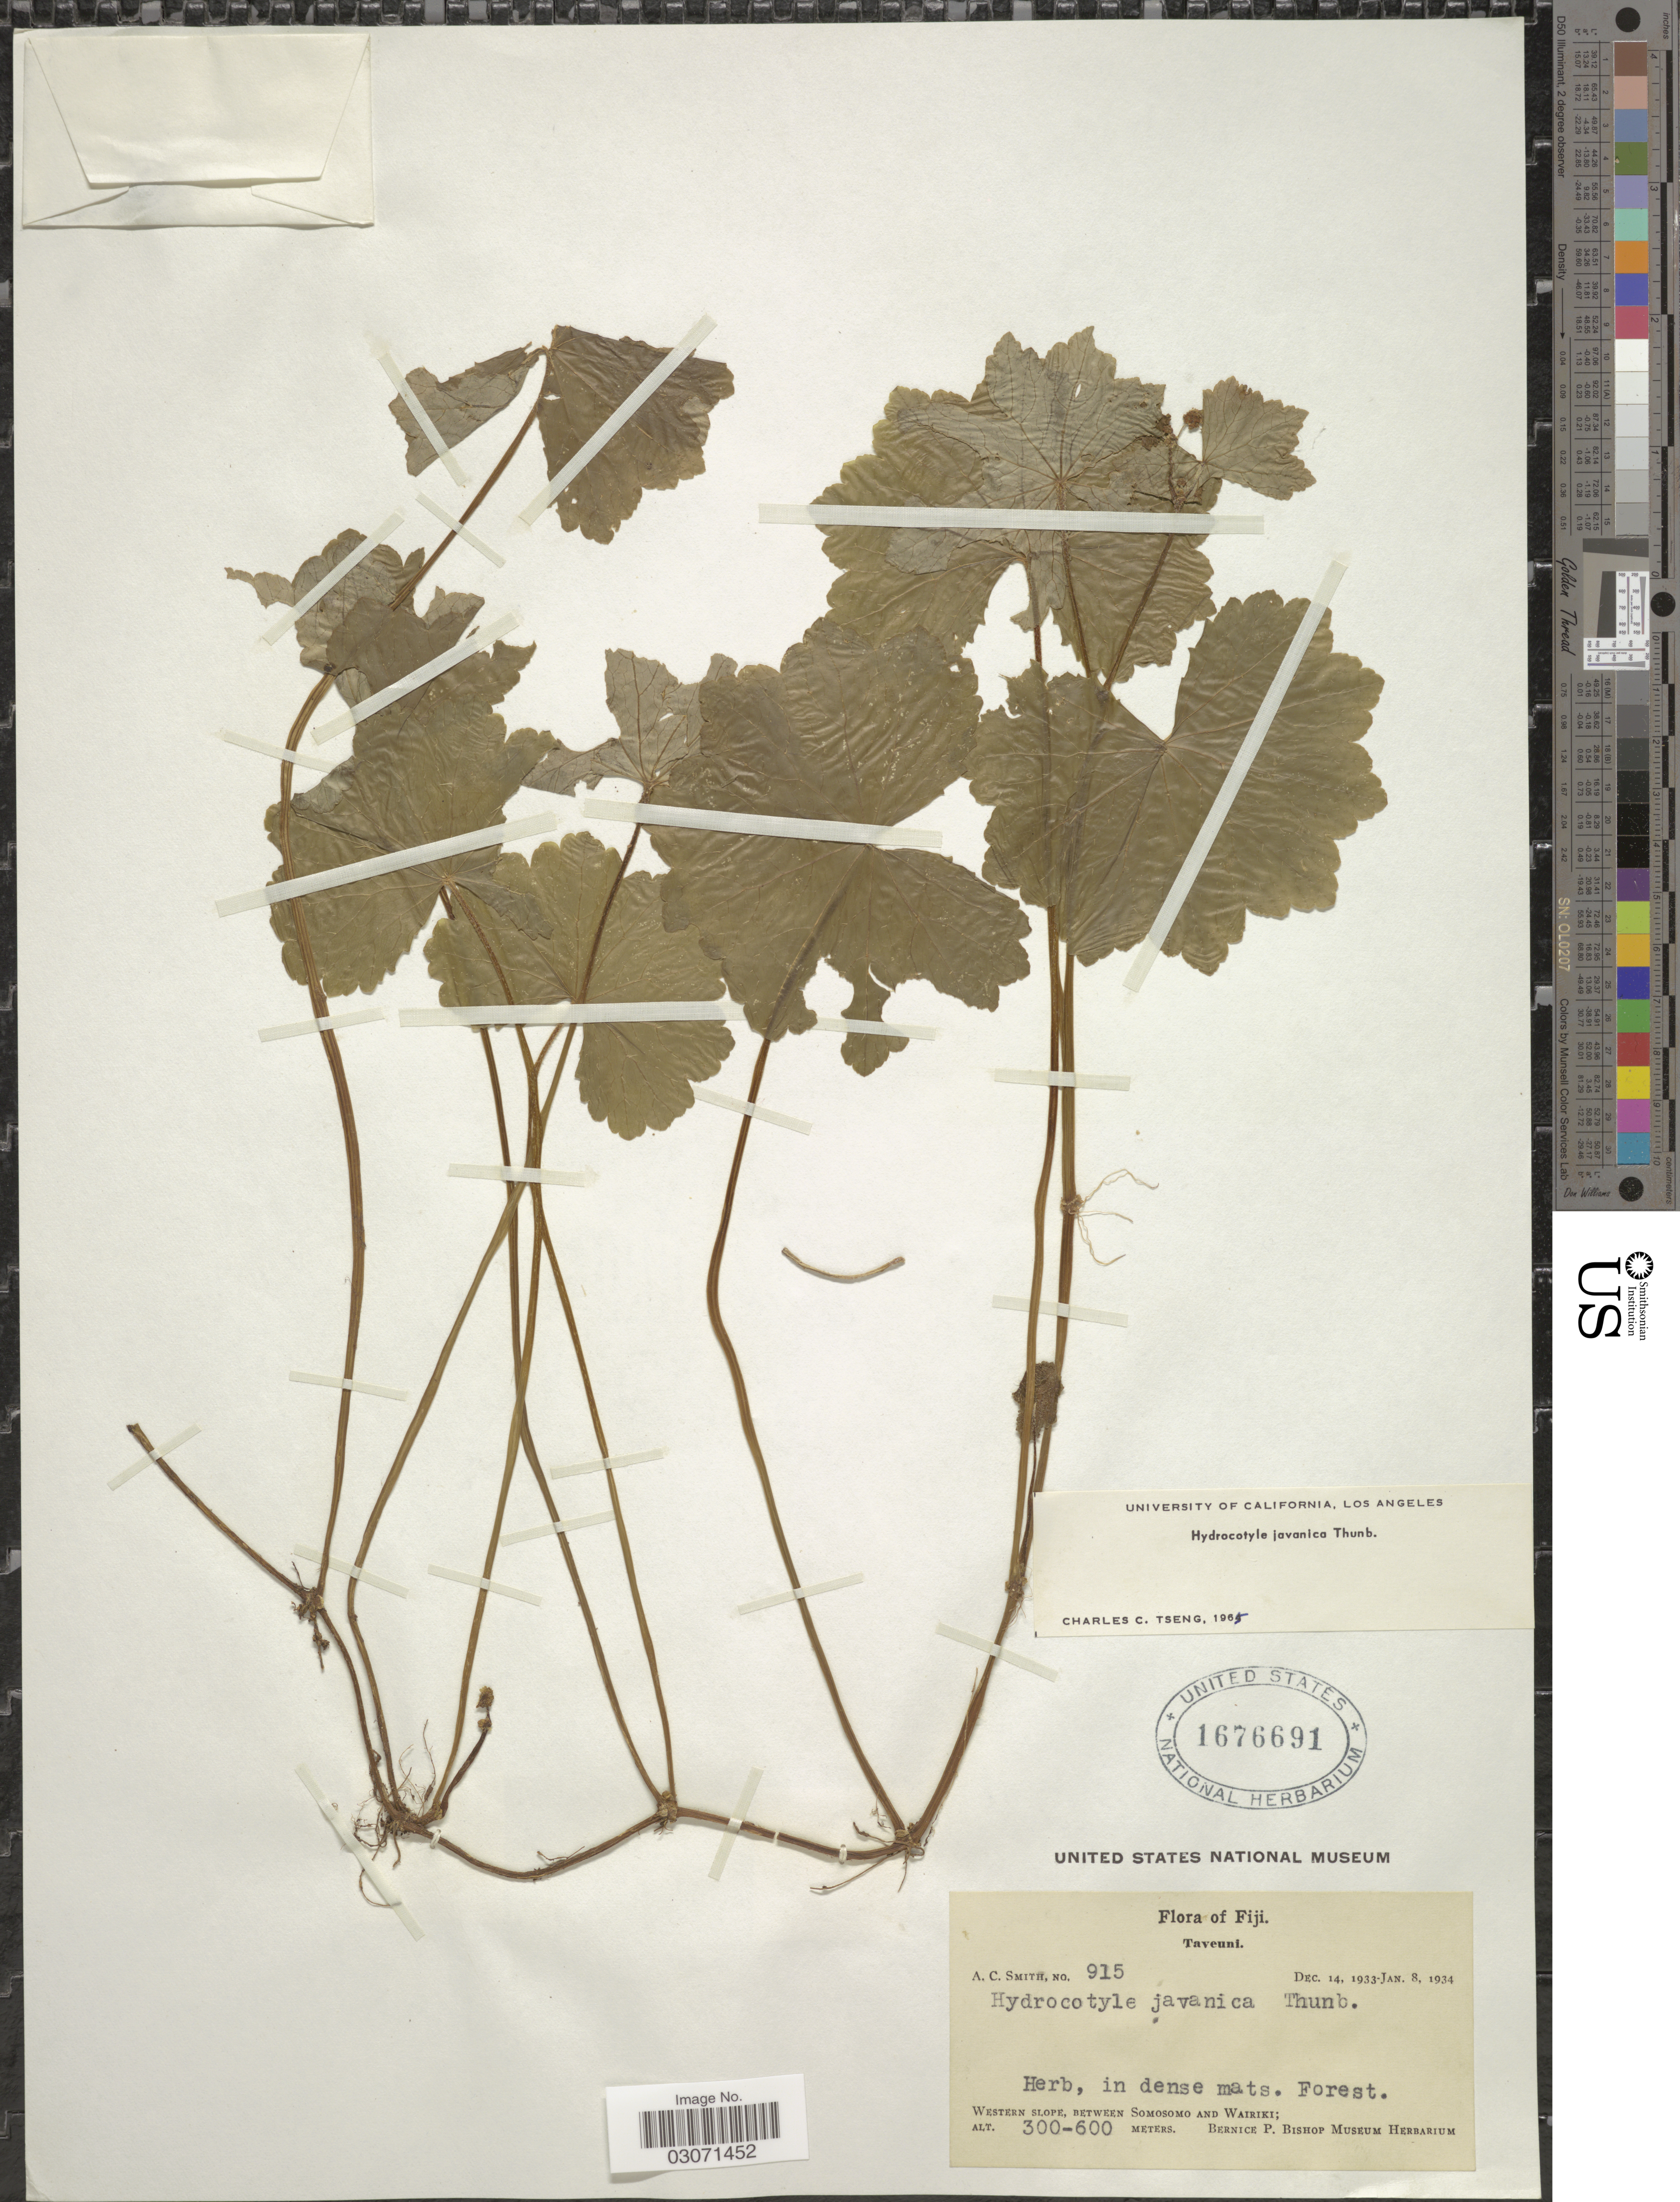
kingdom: Plantae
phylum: Tracheophyta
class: Magnoliopsida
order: Apiales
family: Araliaceae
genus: Hydrocotyle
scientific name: Hydrocotyle javanica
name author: Thunb.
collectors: A. C. Smith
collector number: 915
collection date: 1933-12-14/1934-01-08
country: Fiji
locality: Taveuni. Western slope, between Somosomo and Wairiki.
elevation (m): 300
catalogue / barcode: US 1676691